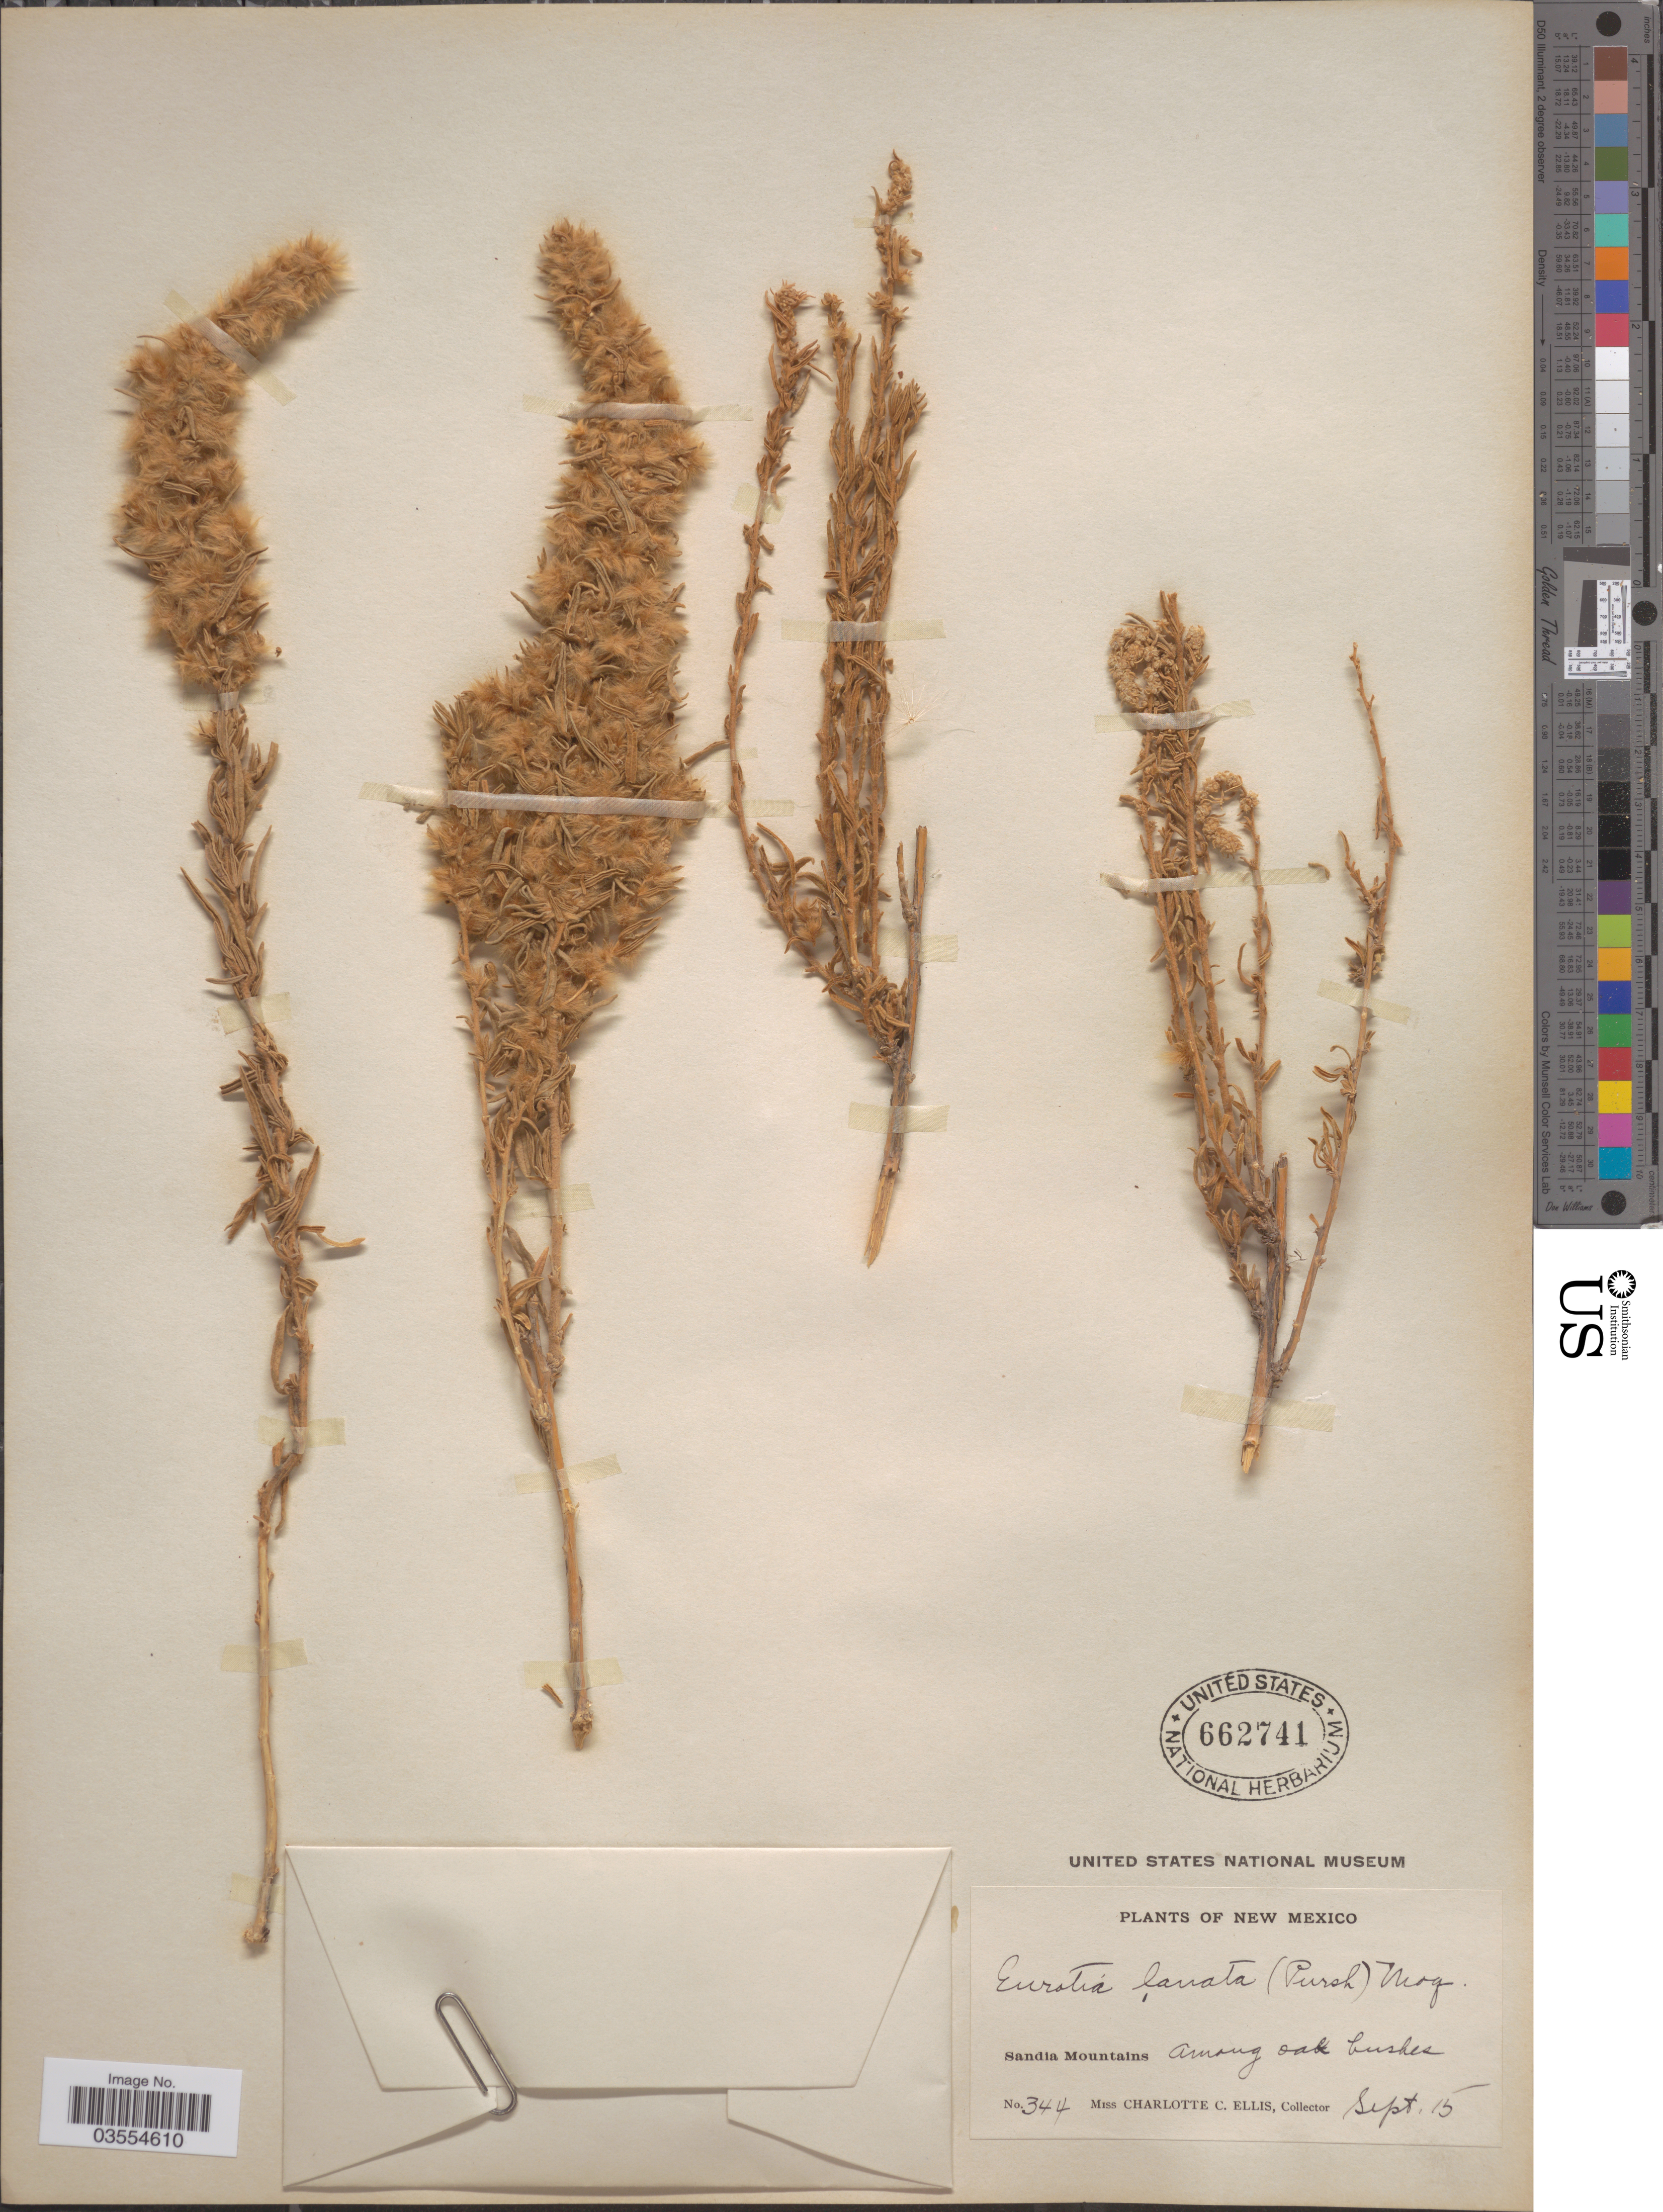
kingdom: Plantae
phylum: Tracheophyta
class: Magnoliopsida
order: Caryophyllales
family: Amaranthaceae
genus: Krascheninnikovia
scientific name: Krascheninnikovia lanata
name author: (Pursh) A. Meeuse & A.Smit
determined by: U.S. National Herbarium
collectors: C. C. Ellis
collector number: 344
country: United States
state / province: New Mexico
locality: Sandia Mountains.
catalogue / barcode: US 662741